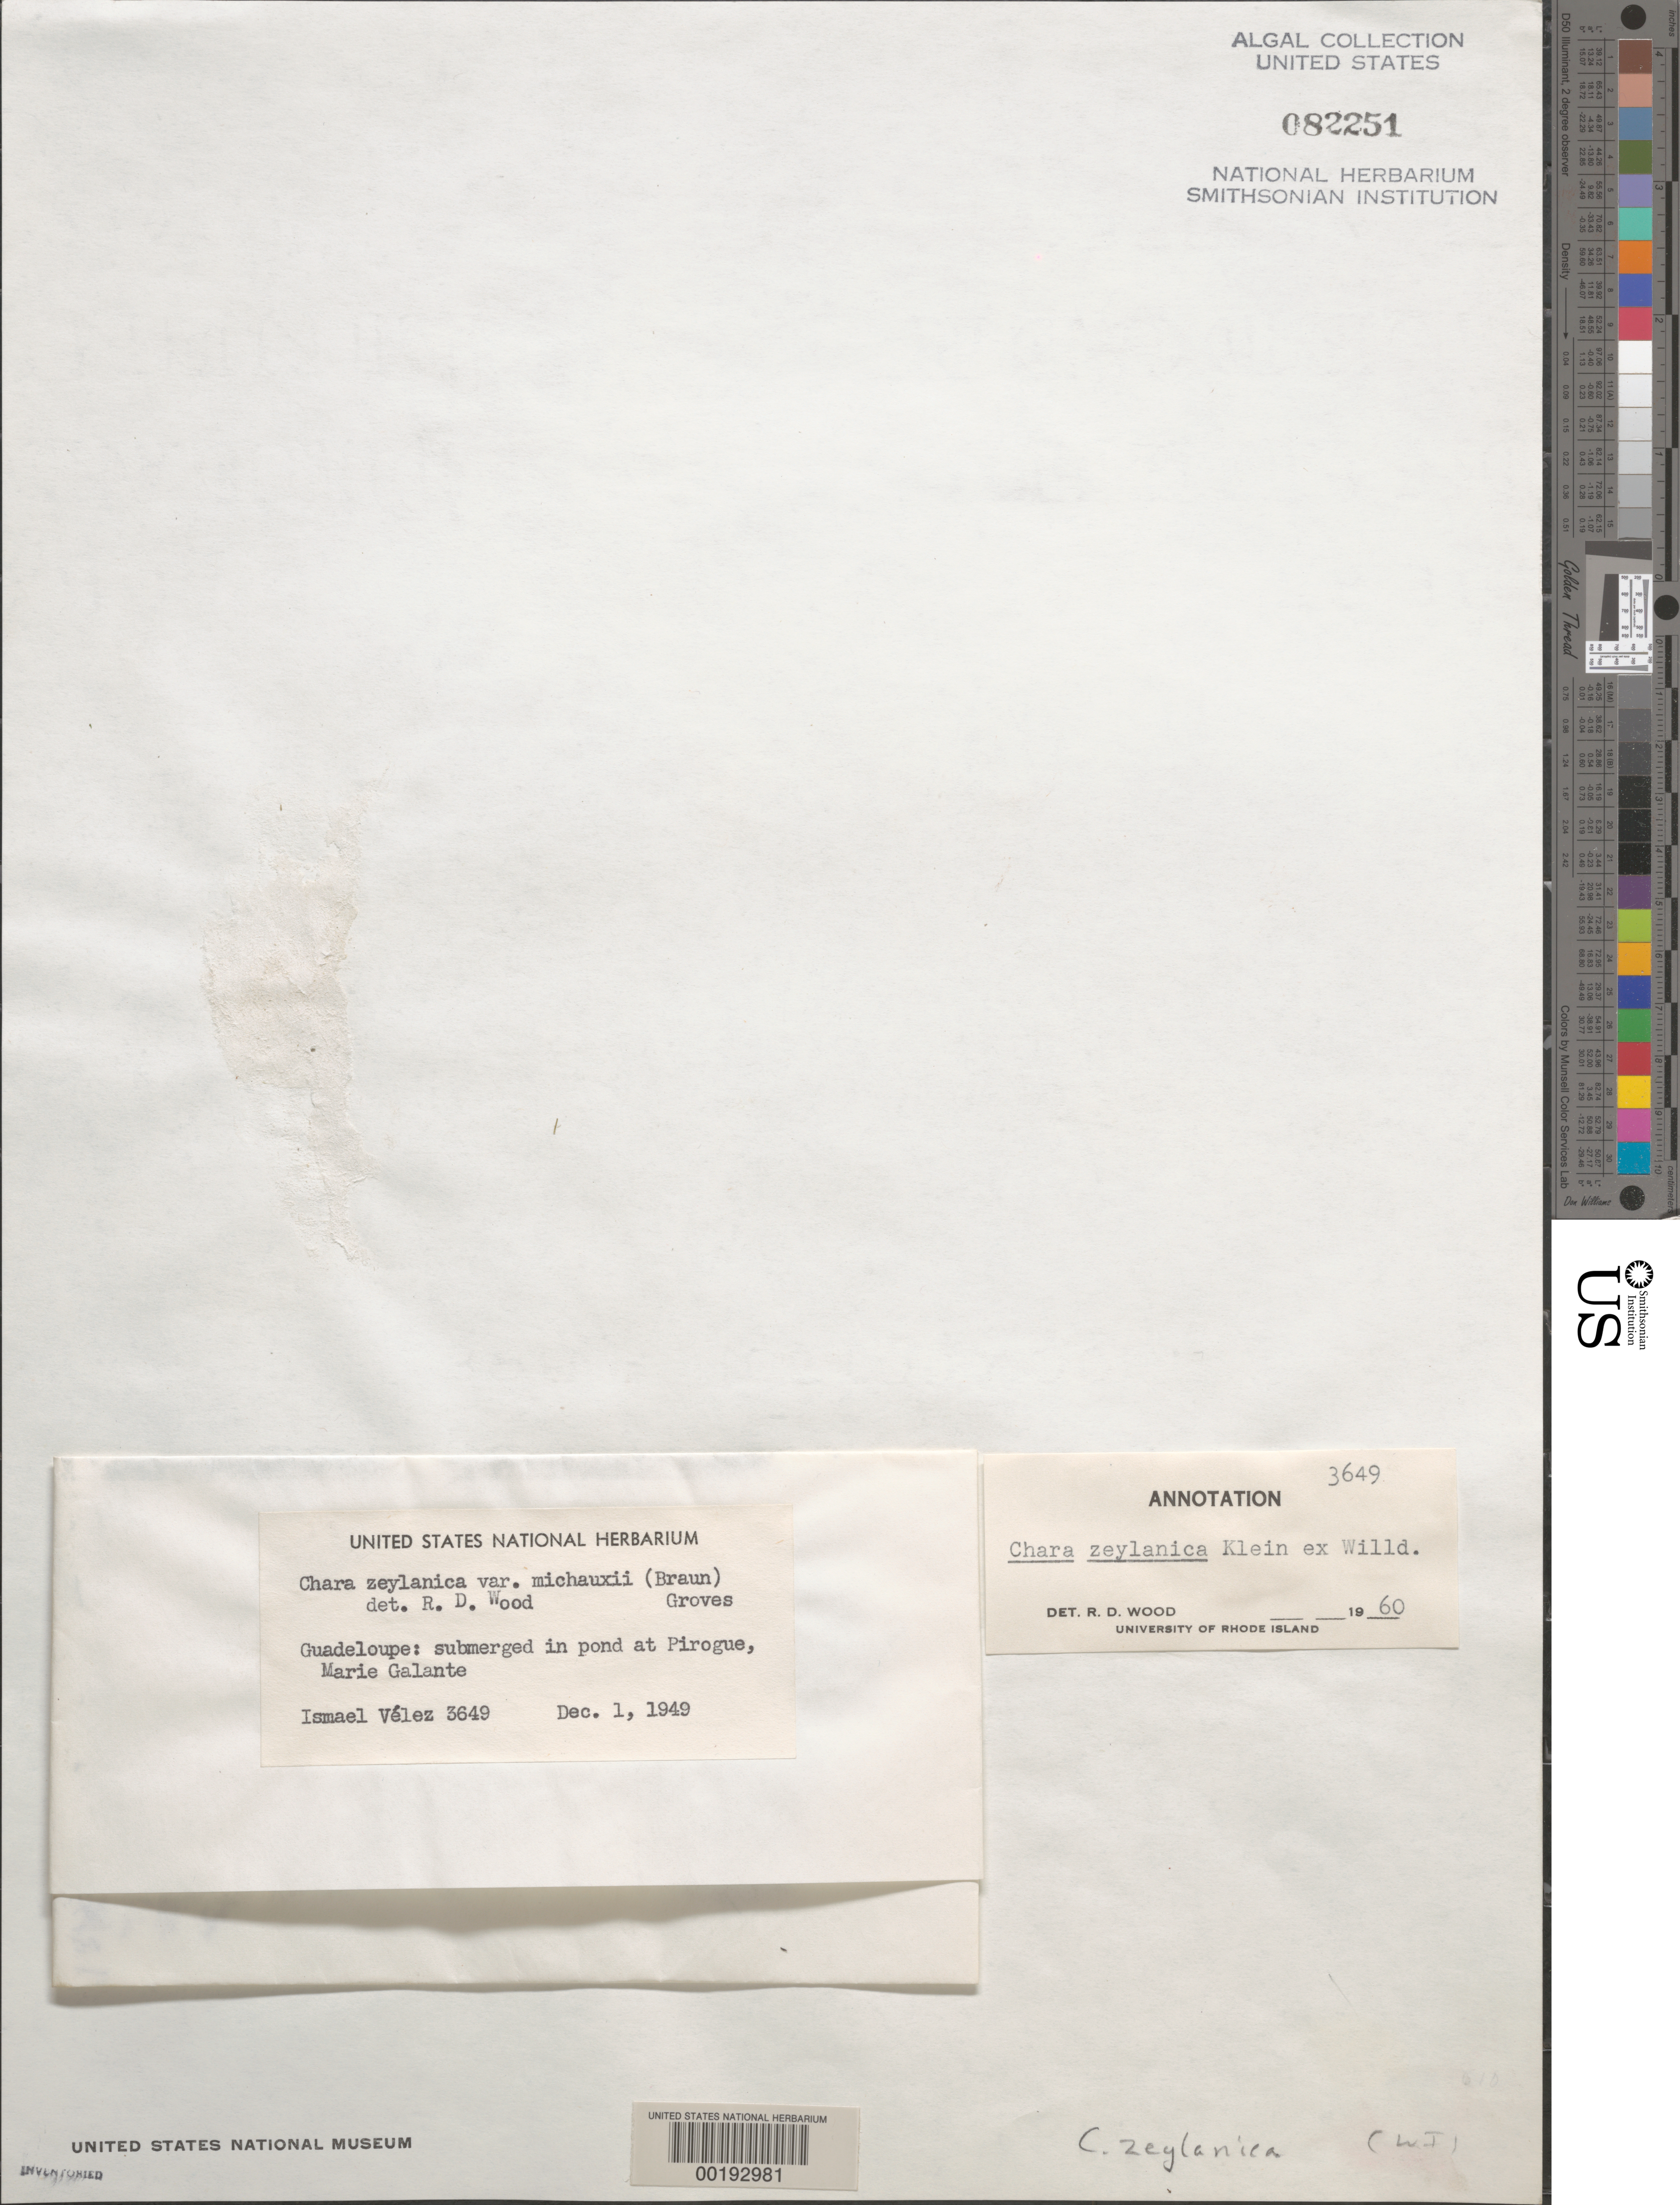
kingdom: Plantae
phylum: Charophyta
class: Charophyceae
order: Charales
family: Characeae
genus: Chara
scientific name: Chara zeylanica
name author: J.G. Klein ex Willd.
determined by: Wood, R. D.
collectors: I. Velez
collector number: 3649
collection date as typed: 01 Dec 1949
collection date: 1949-12-01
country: Guadeloupe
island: Marie Galante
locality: Pirogue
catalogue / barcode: US 82251